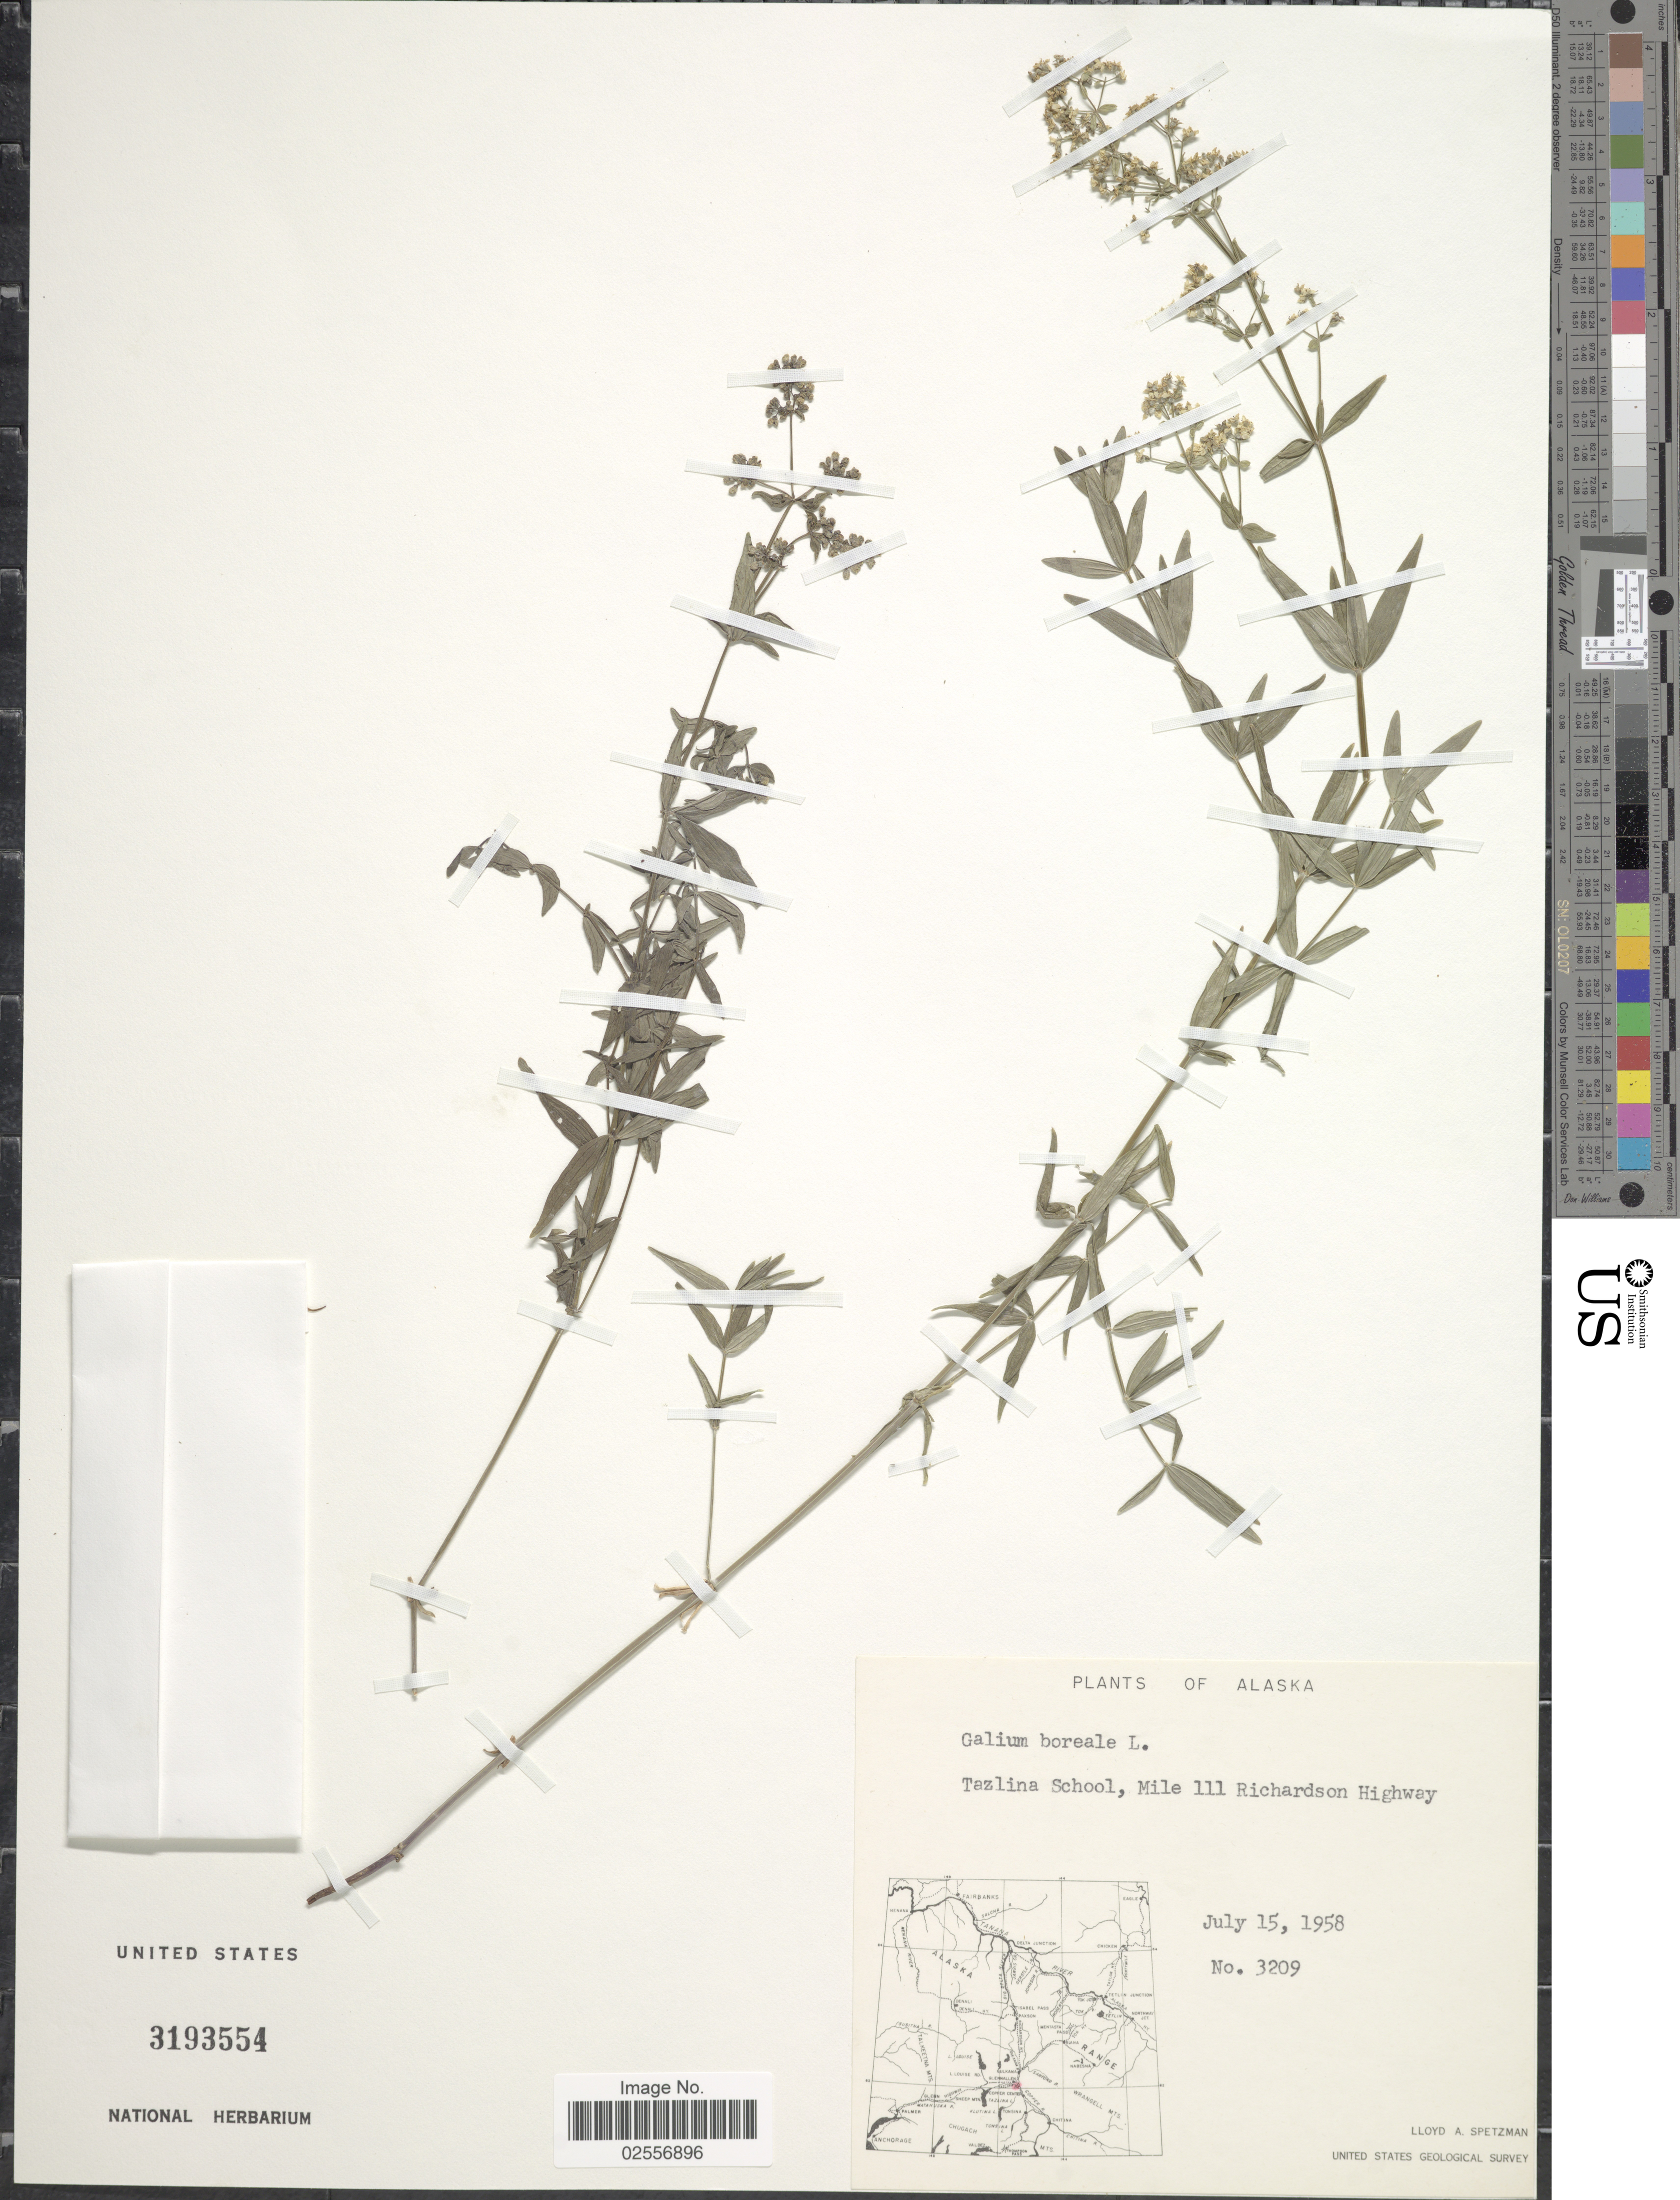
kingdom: Plantae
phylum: Tracheophyta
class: Magnoliopsida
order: Gentianales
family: Rubiaceae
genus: Galium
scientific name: Galium boreale L.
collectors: L. Spetzman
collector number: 3209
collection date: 1958-07-15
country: United States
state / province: Alaska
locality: Tazlina School, Mile III Richardson Highway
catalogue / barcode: US 3193554